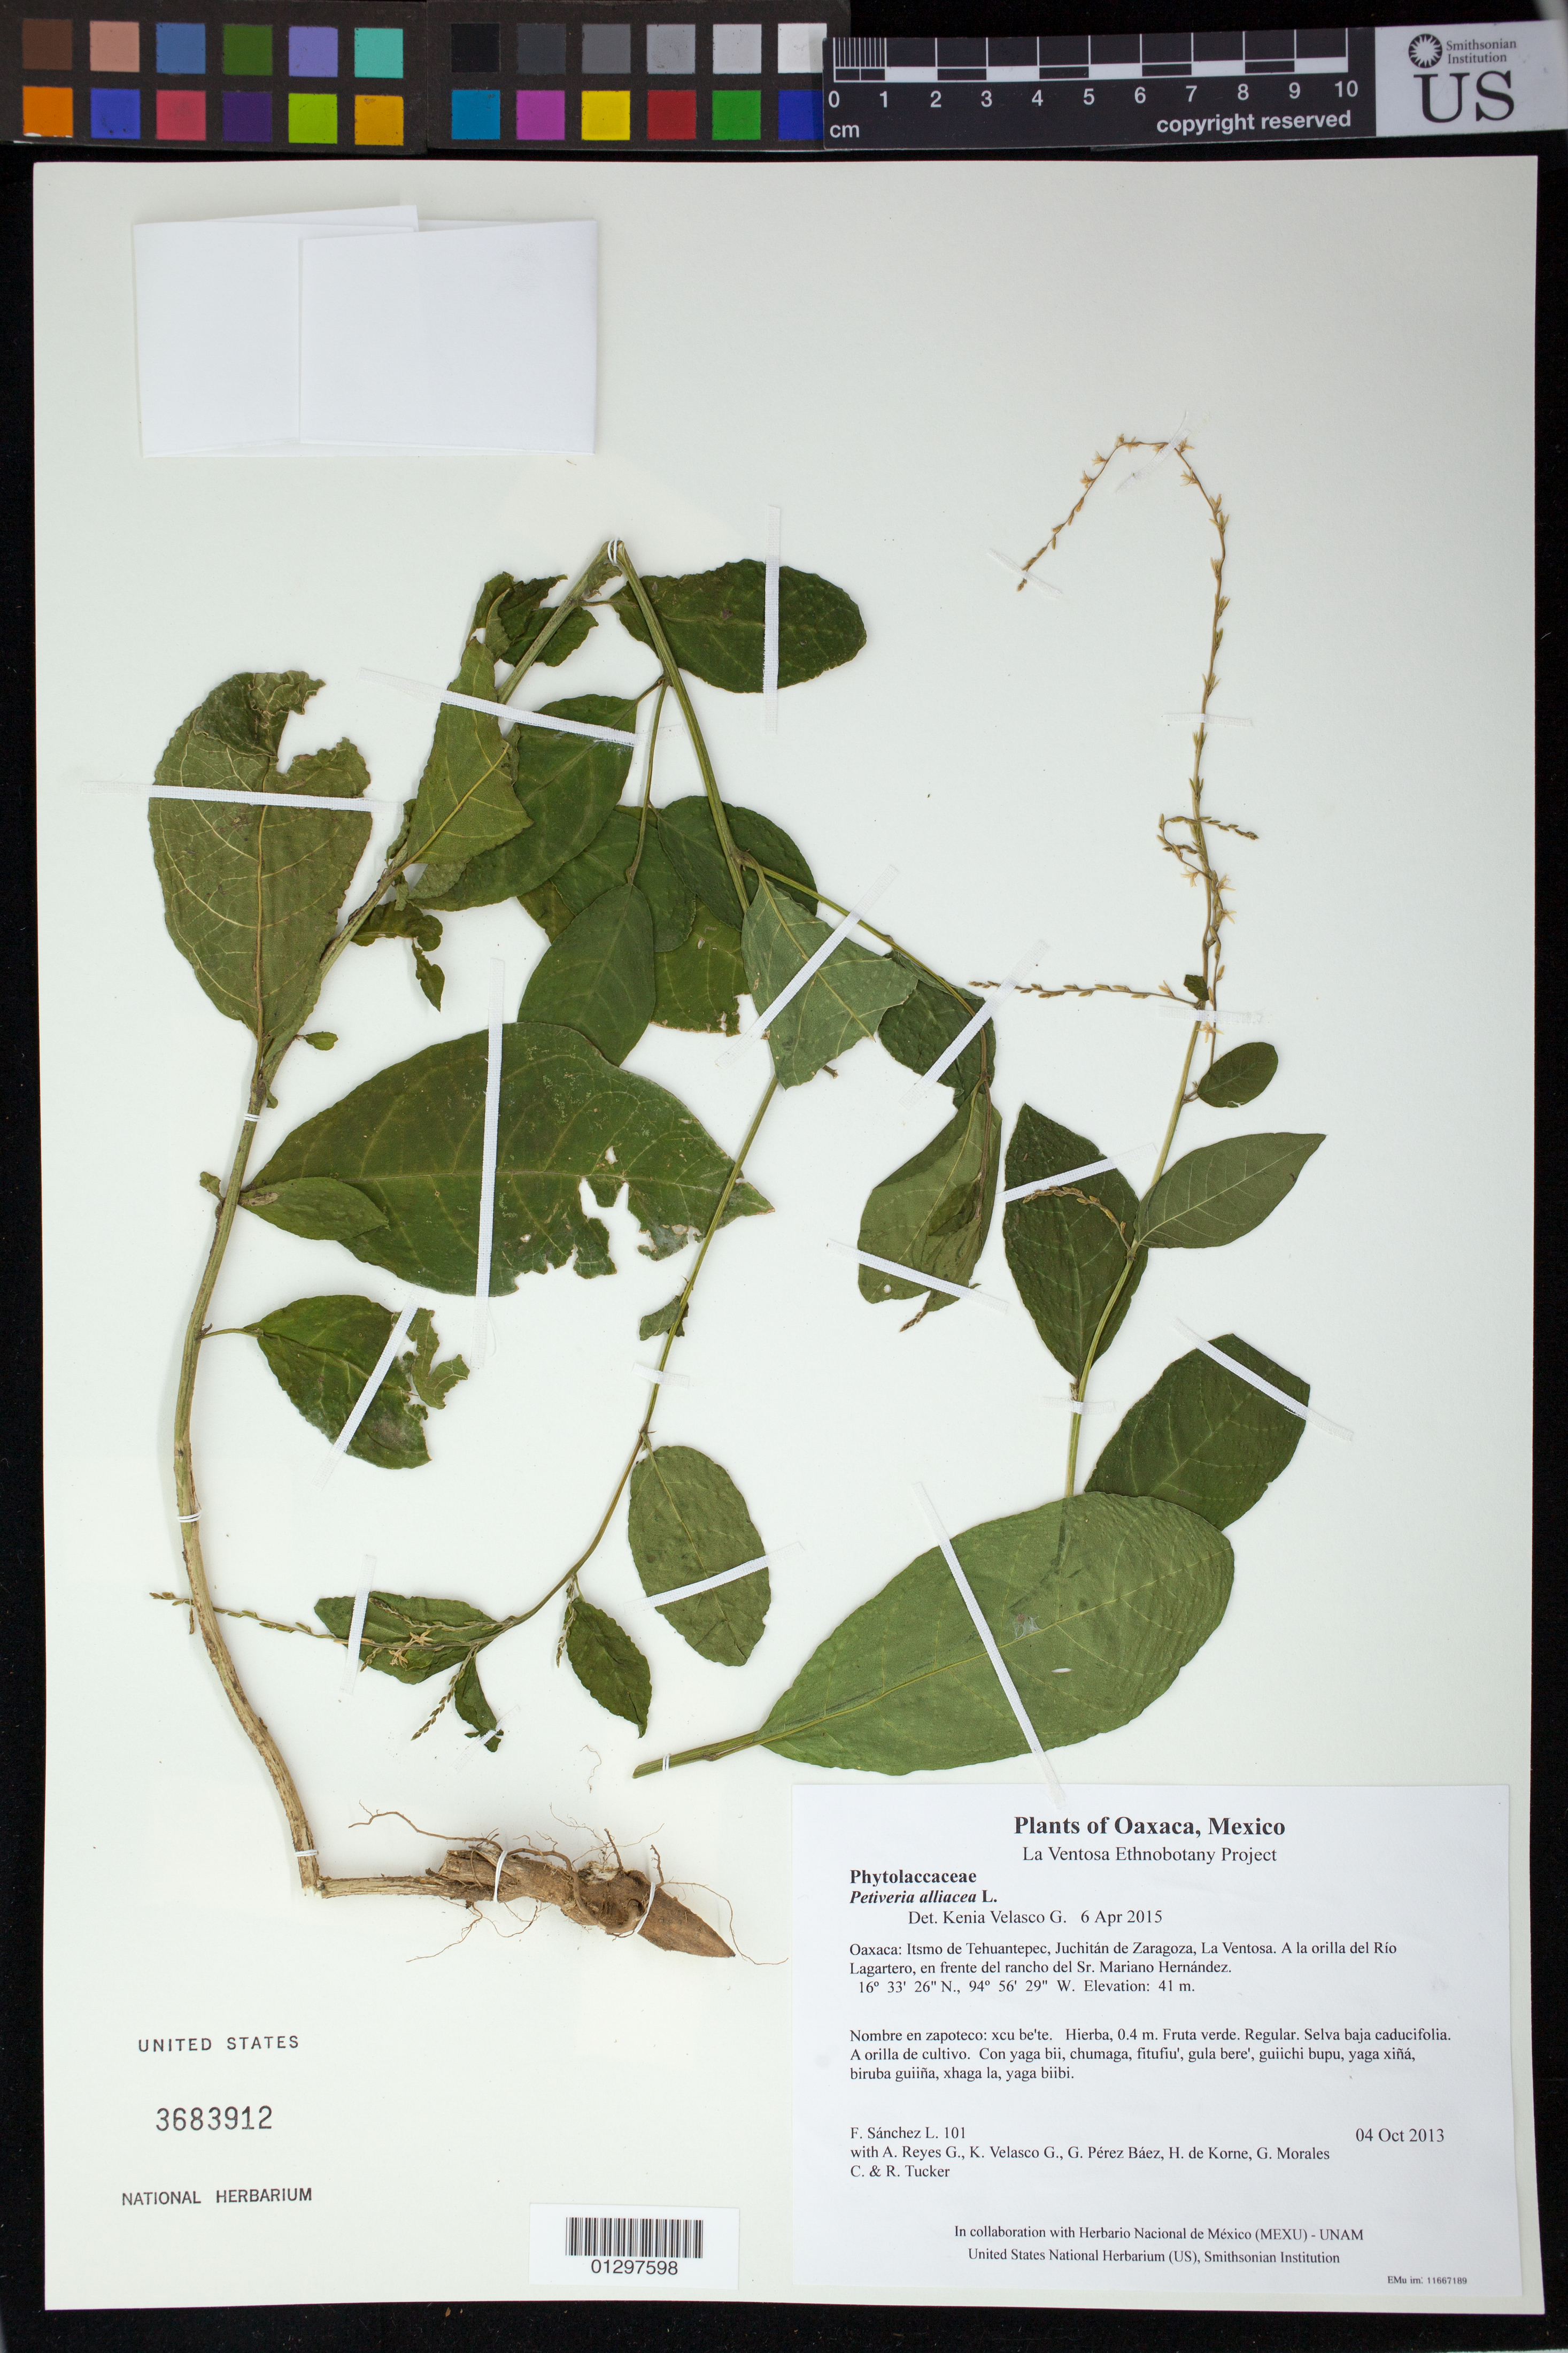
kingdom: Plantae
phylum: Tracheophyta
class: Magnoliopsida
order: Caryophyllales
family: Phytolaccaceae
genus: Petiveria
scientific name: Petiveria alliacea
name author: L.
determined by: Velasco G., Kenia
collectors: F. Sánchez L., A. Reyes G., K. Velasco G., G. Pérez Báez, H. de Korne, G. Morales C. & R. Tucker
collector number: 101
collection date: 2013-10-04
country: Mexico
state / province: Oaxaca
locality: Itsmo de Tehuantepec, Juchitán de Zaragoza, La Ventosa. A la orilla del Río Lagartero, en frente del rancho del Sr. Mariano Hernández.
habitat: Selva baja caducifolia. A orilla de cultivo.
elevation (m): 41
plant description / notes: JEBOT, MEXU, SERO, US; Xhcu be'te. 0.4 m. Cuaananaxhi naga'. Nuu.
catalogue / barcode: US 3683912